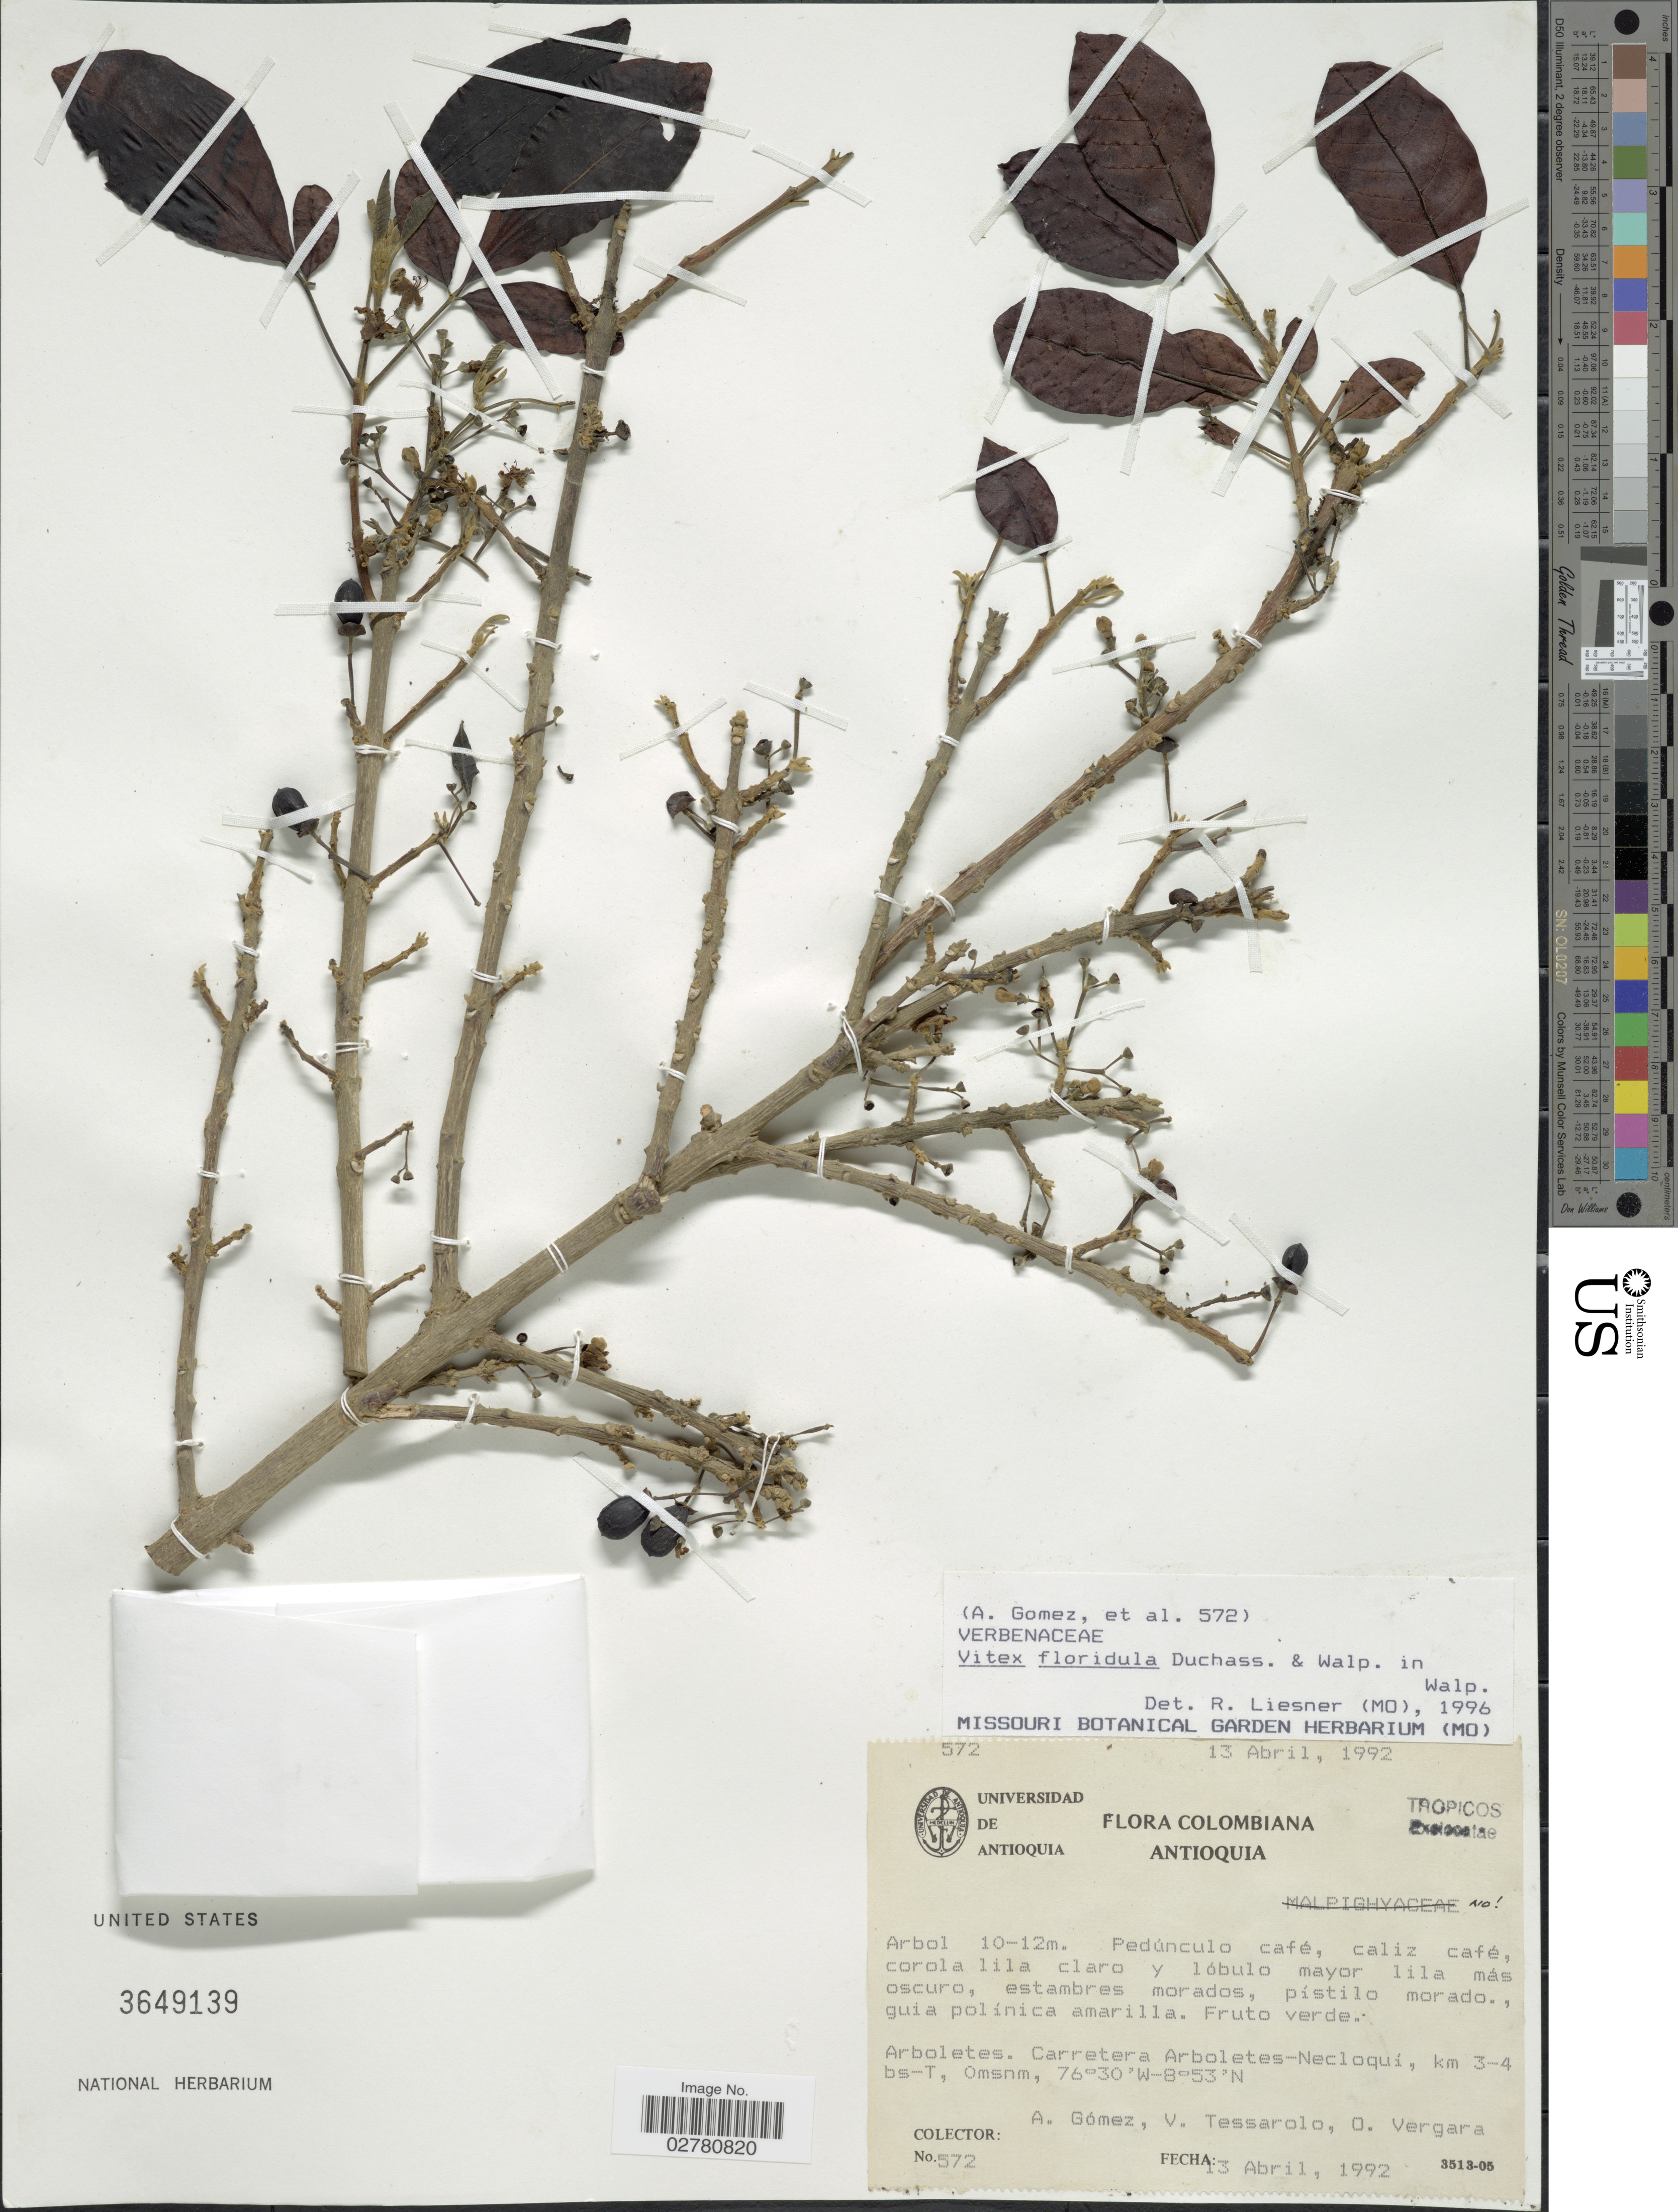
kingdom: Plantae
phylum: Tracheophyta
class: Magnoliopsida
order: Lamiales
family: Lamiaceae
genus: Vitex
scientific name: Vitex floridula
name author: Duchass. & Walp.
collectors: A. Gómez, V. Tessarolo & O. Vergara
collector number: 572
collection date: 1992-04-13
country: Colombia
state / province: Antioquia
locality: Carretera Arboletes-Necloquí, km 3-4 bs-T.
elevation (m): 0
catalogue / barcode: US 3649139